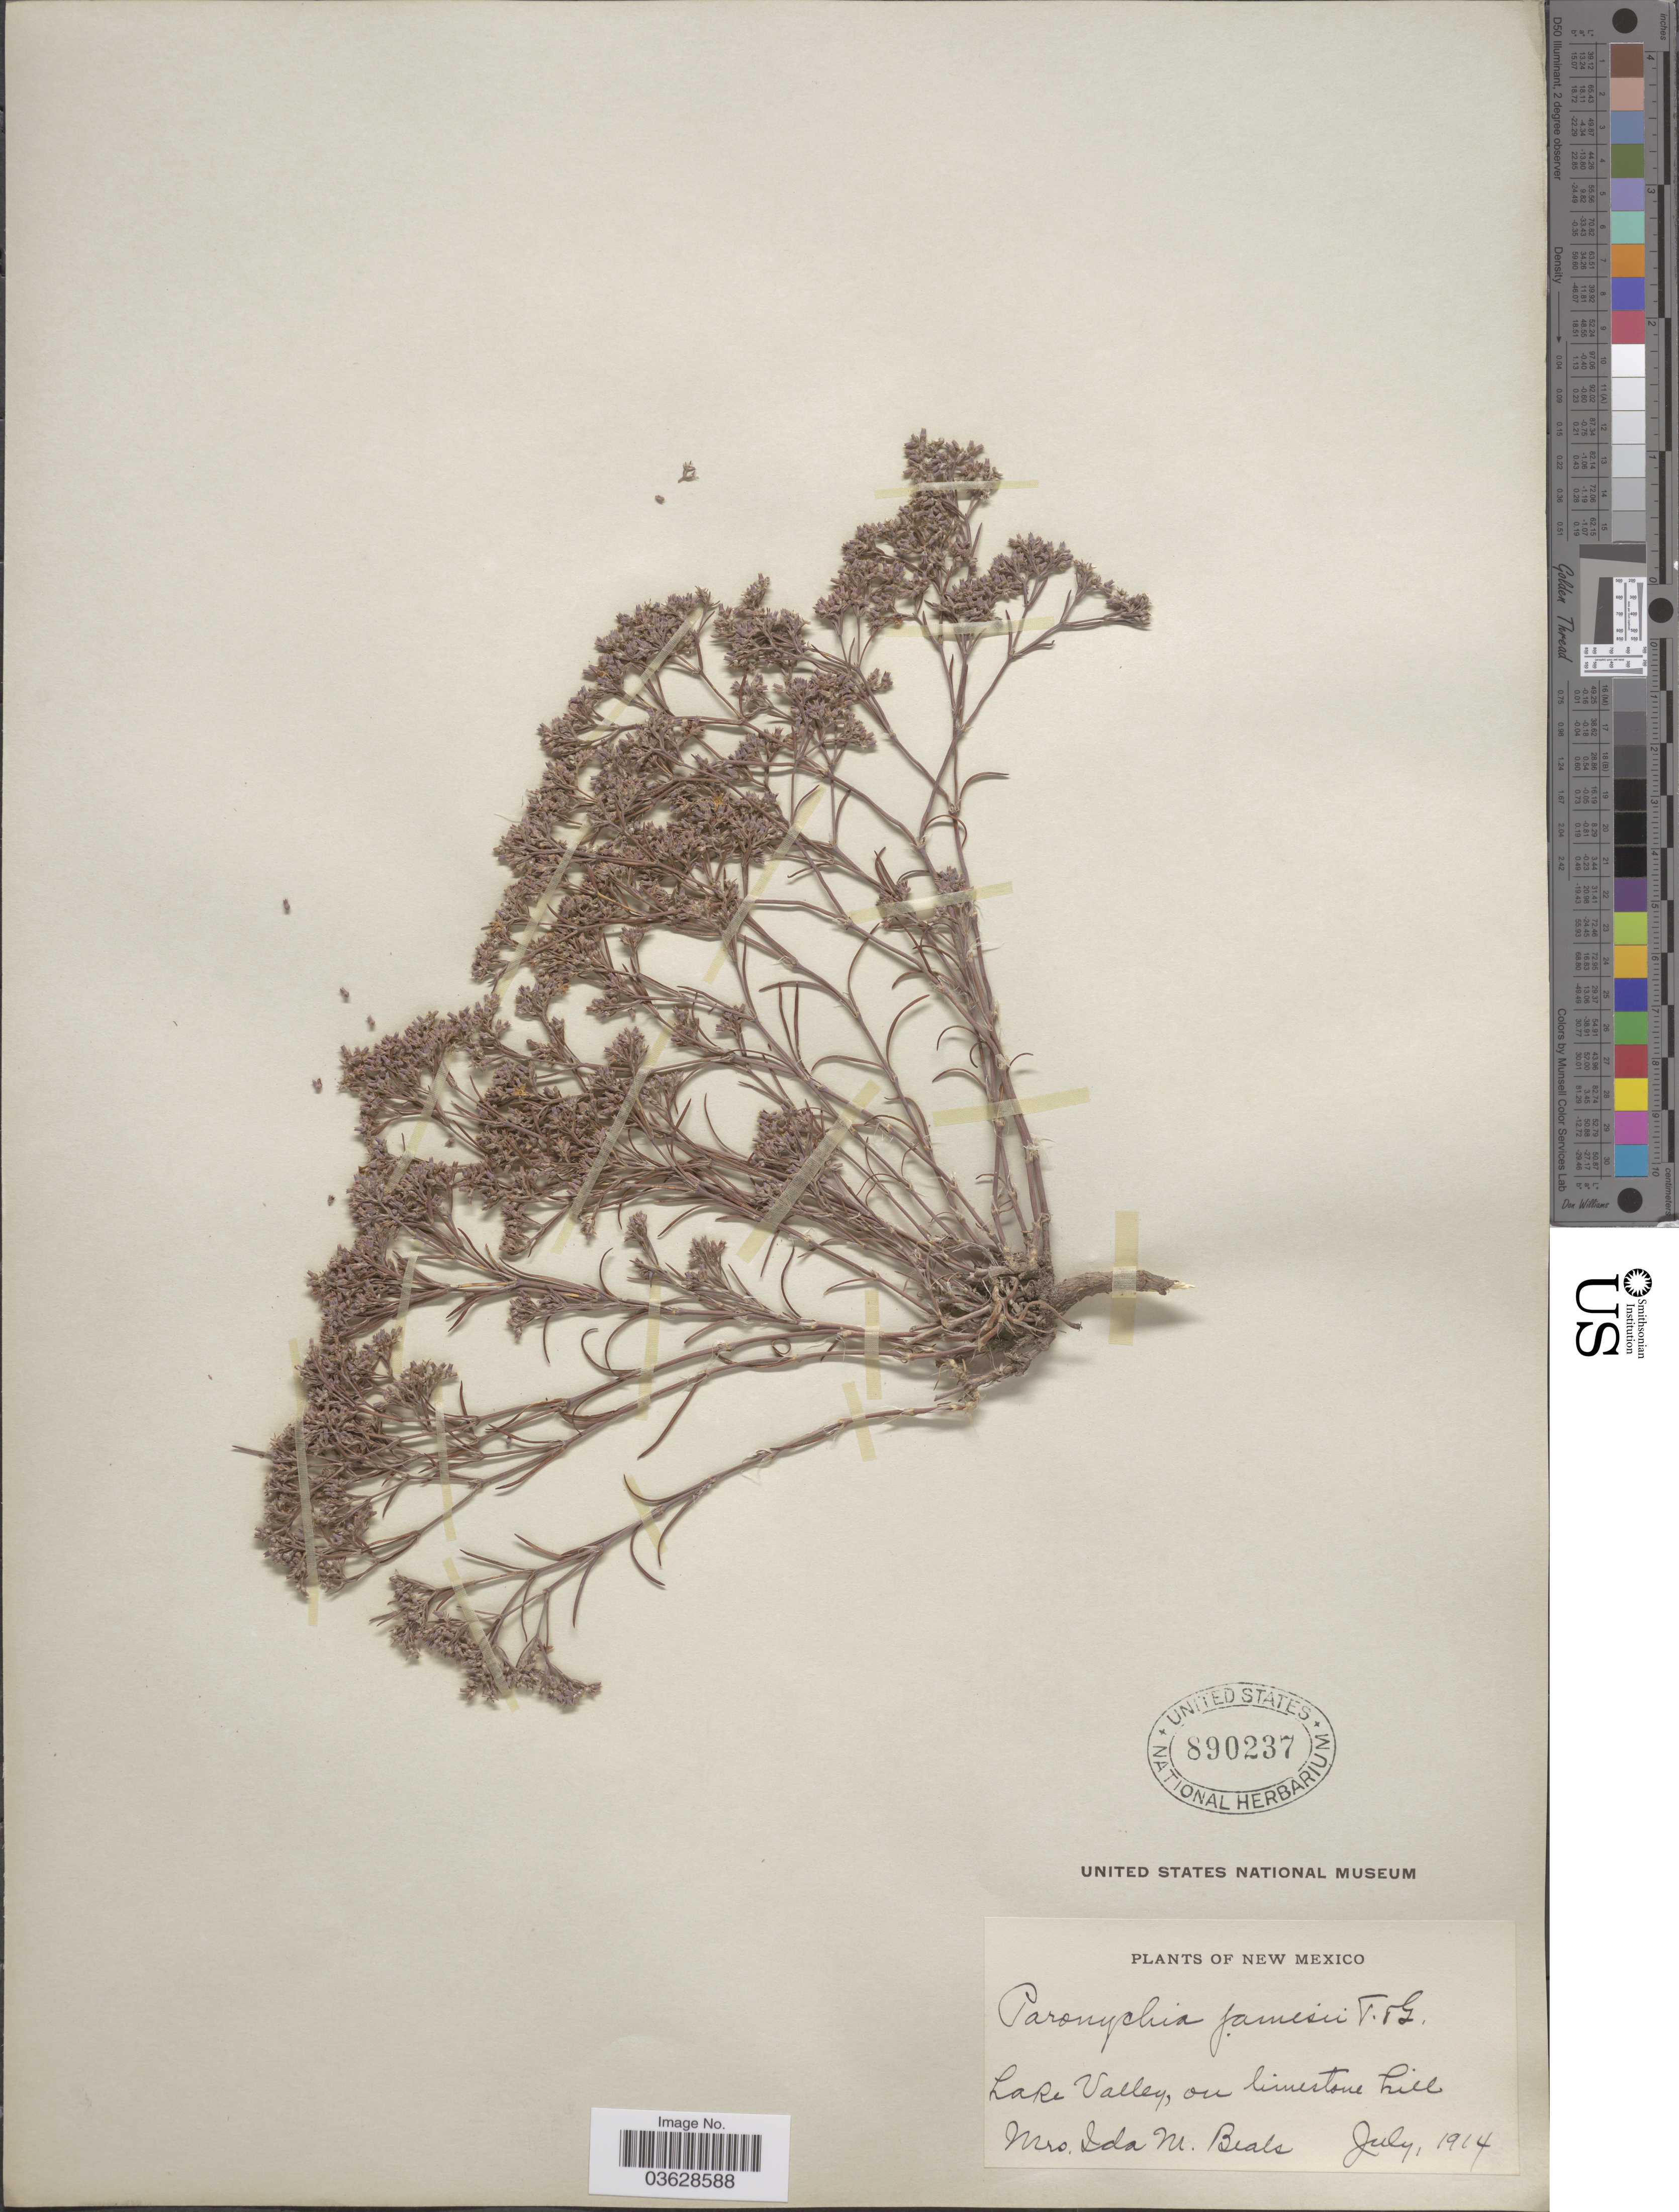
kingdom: Plantae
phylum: Tracheophyta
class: Magnoliopsida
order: Caryophyllales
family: Caryophyllaceae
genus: Paronychia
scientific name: Paronychia jamesii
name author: Torr. & A. Gray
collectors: I. M. Beals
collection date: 1914-07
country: United States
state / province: New Mexico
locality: Lake Valley, on limestone hill.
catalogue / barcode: US 890237